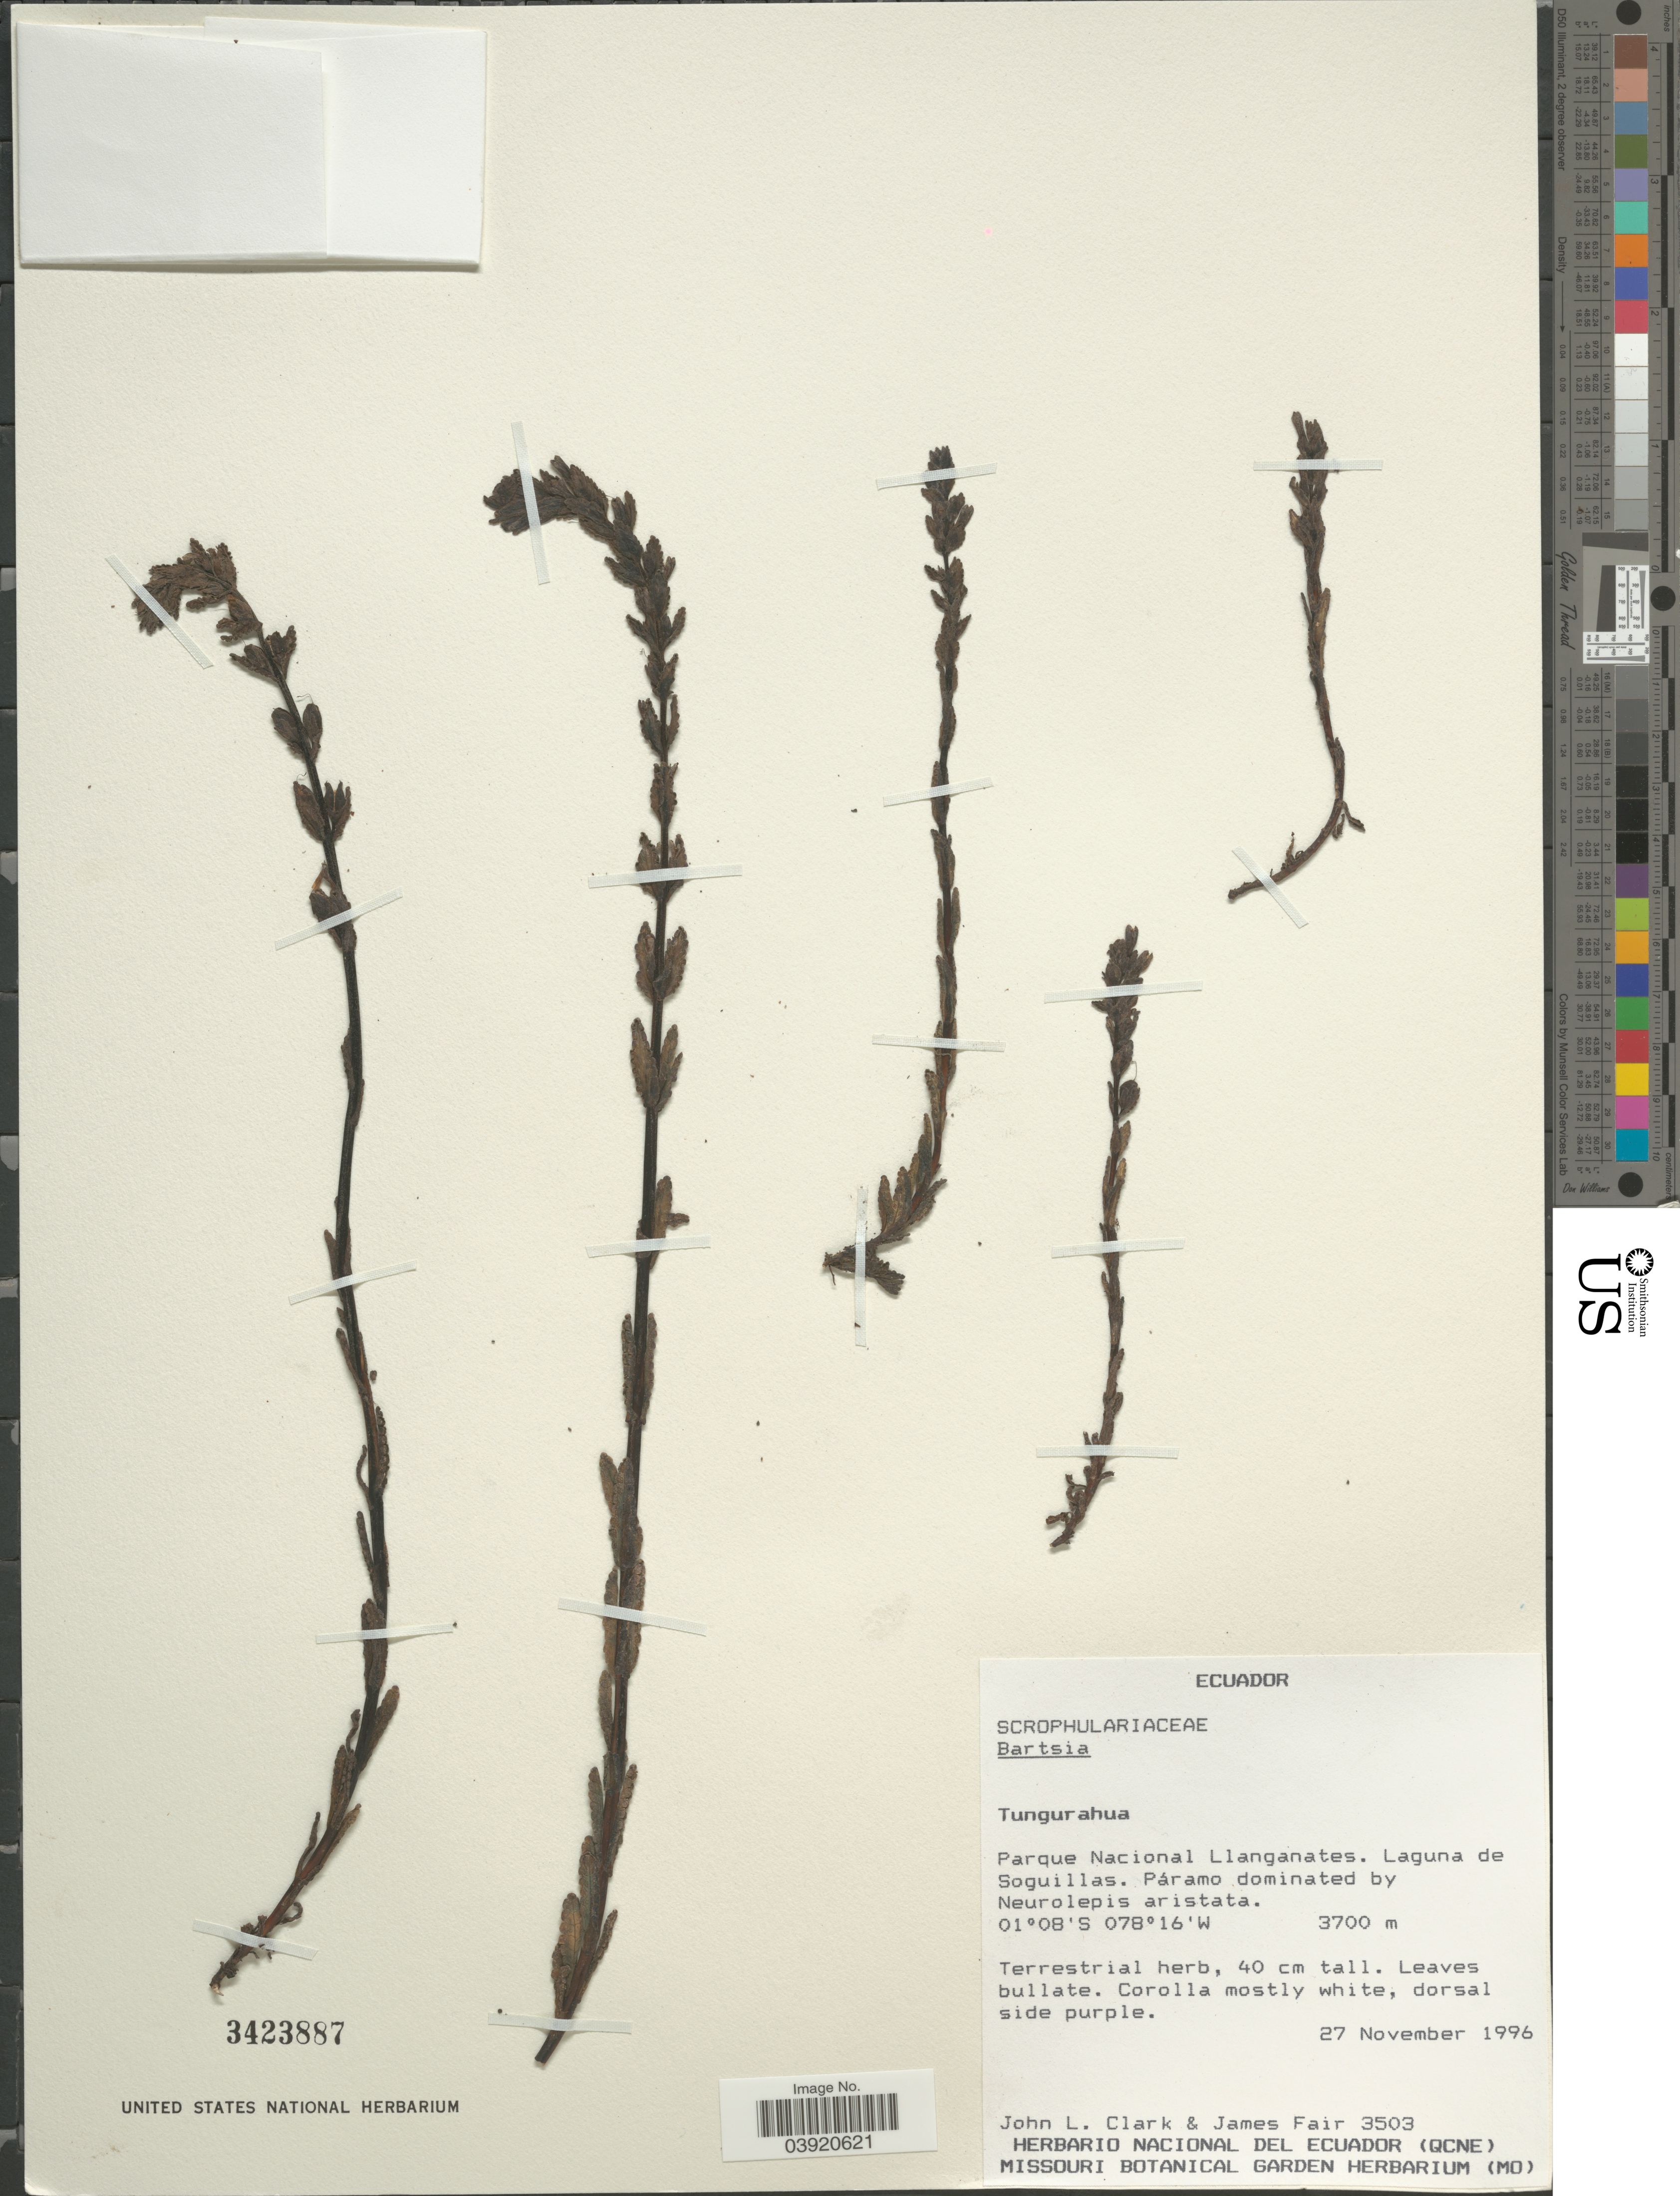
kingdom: Plantae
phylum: Tracheophyta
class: Magnoliopsida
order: Lamiales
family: Orobanchaceae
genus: Bartsia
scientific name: Bartsia sp.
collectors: J. L. Clark & J. Fair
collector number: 3503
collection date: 1996-11-27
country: Ecuador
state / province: Tungurahua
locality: Parque Nacional Llanganates. Laguna de Soguillas.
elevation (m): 3700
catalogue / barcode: US 3423887